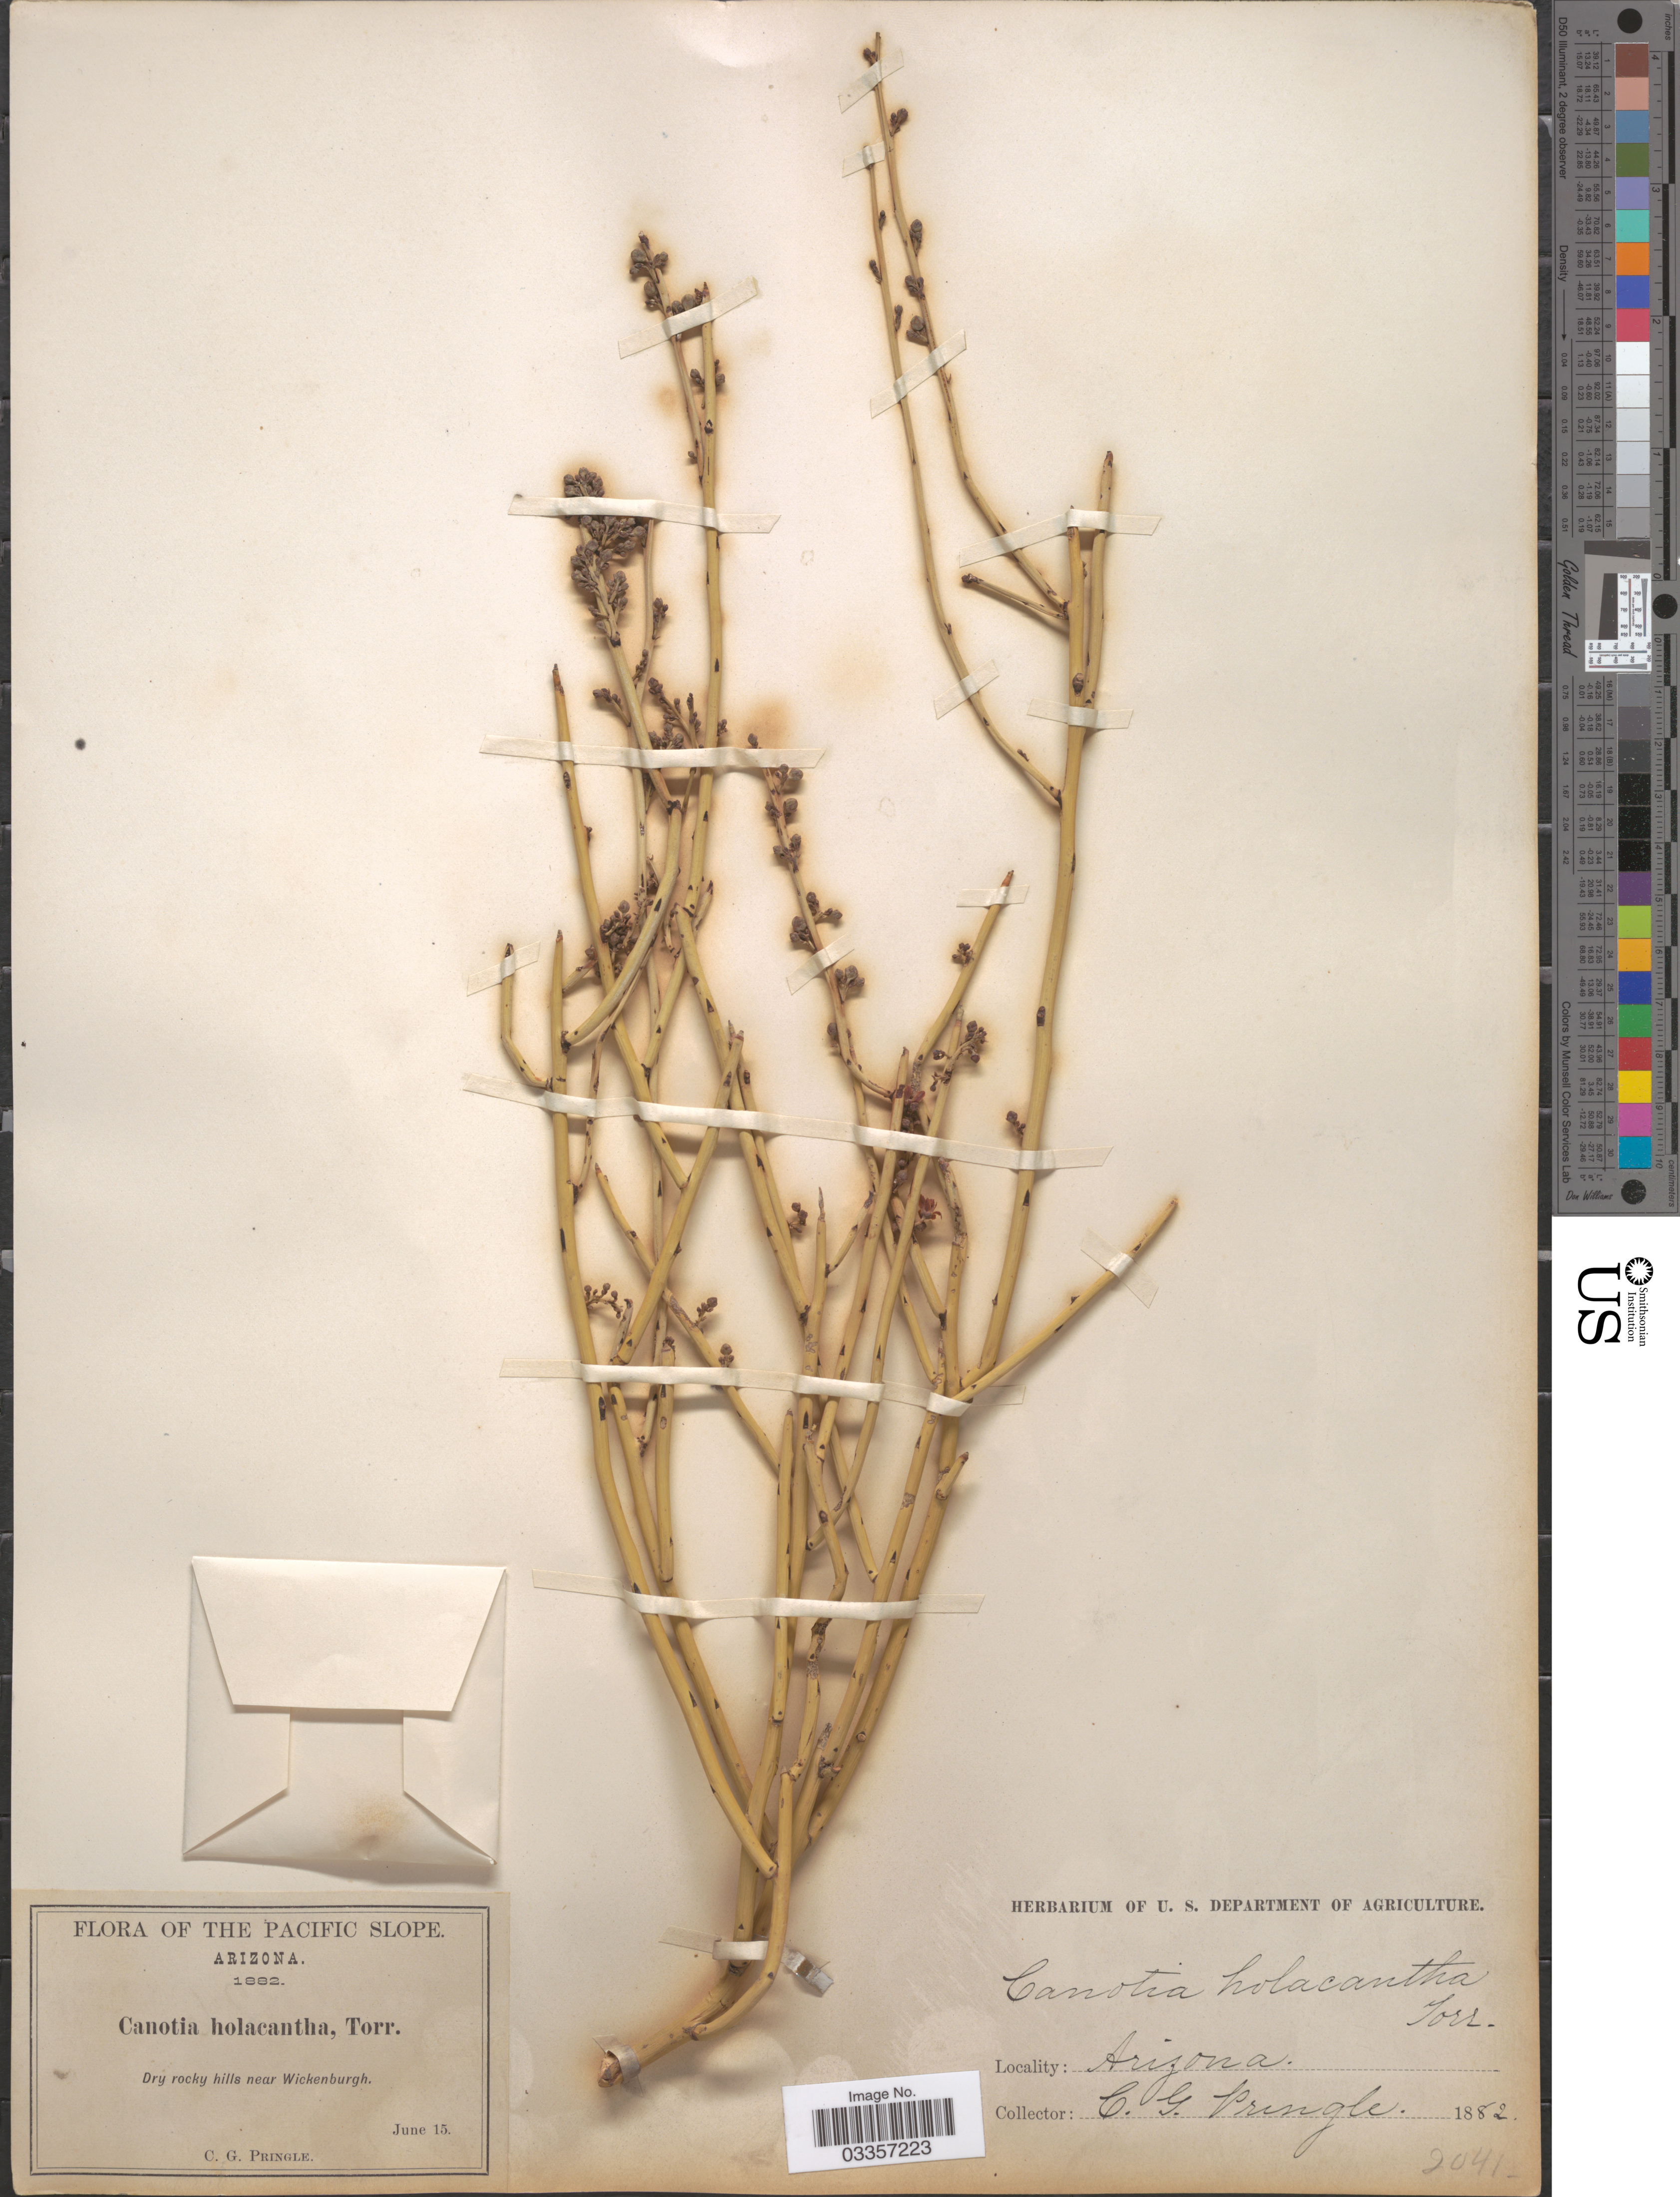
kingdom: Plantae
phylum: Tracheophyta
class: Magnoliopsida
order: Celastrales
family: Celastraceae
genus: Canotia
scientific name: Canotia holacantha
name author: Torr.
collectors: C. G. Pringle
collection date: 1882-06-15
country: United States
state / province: Arizona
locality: The Pacific Slope, Dry rocky hills near Wickenburgh.